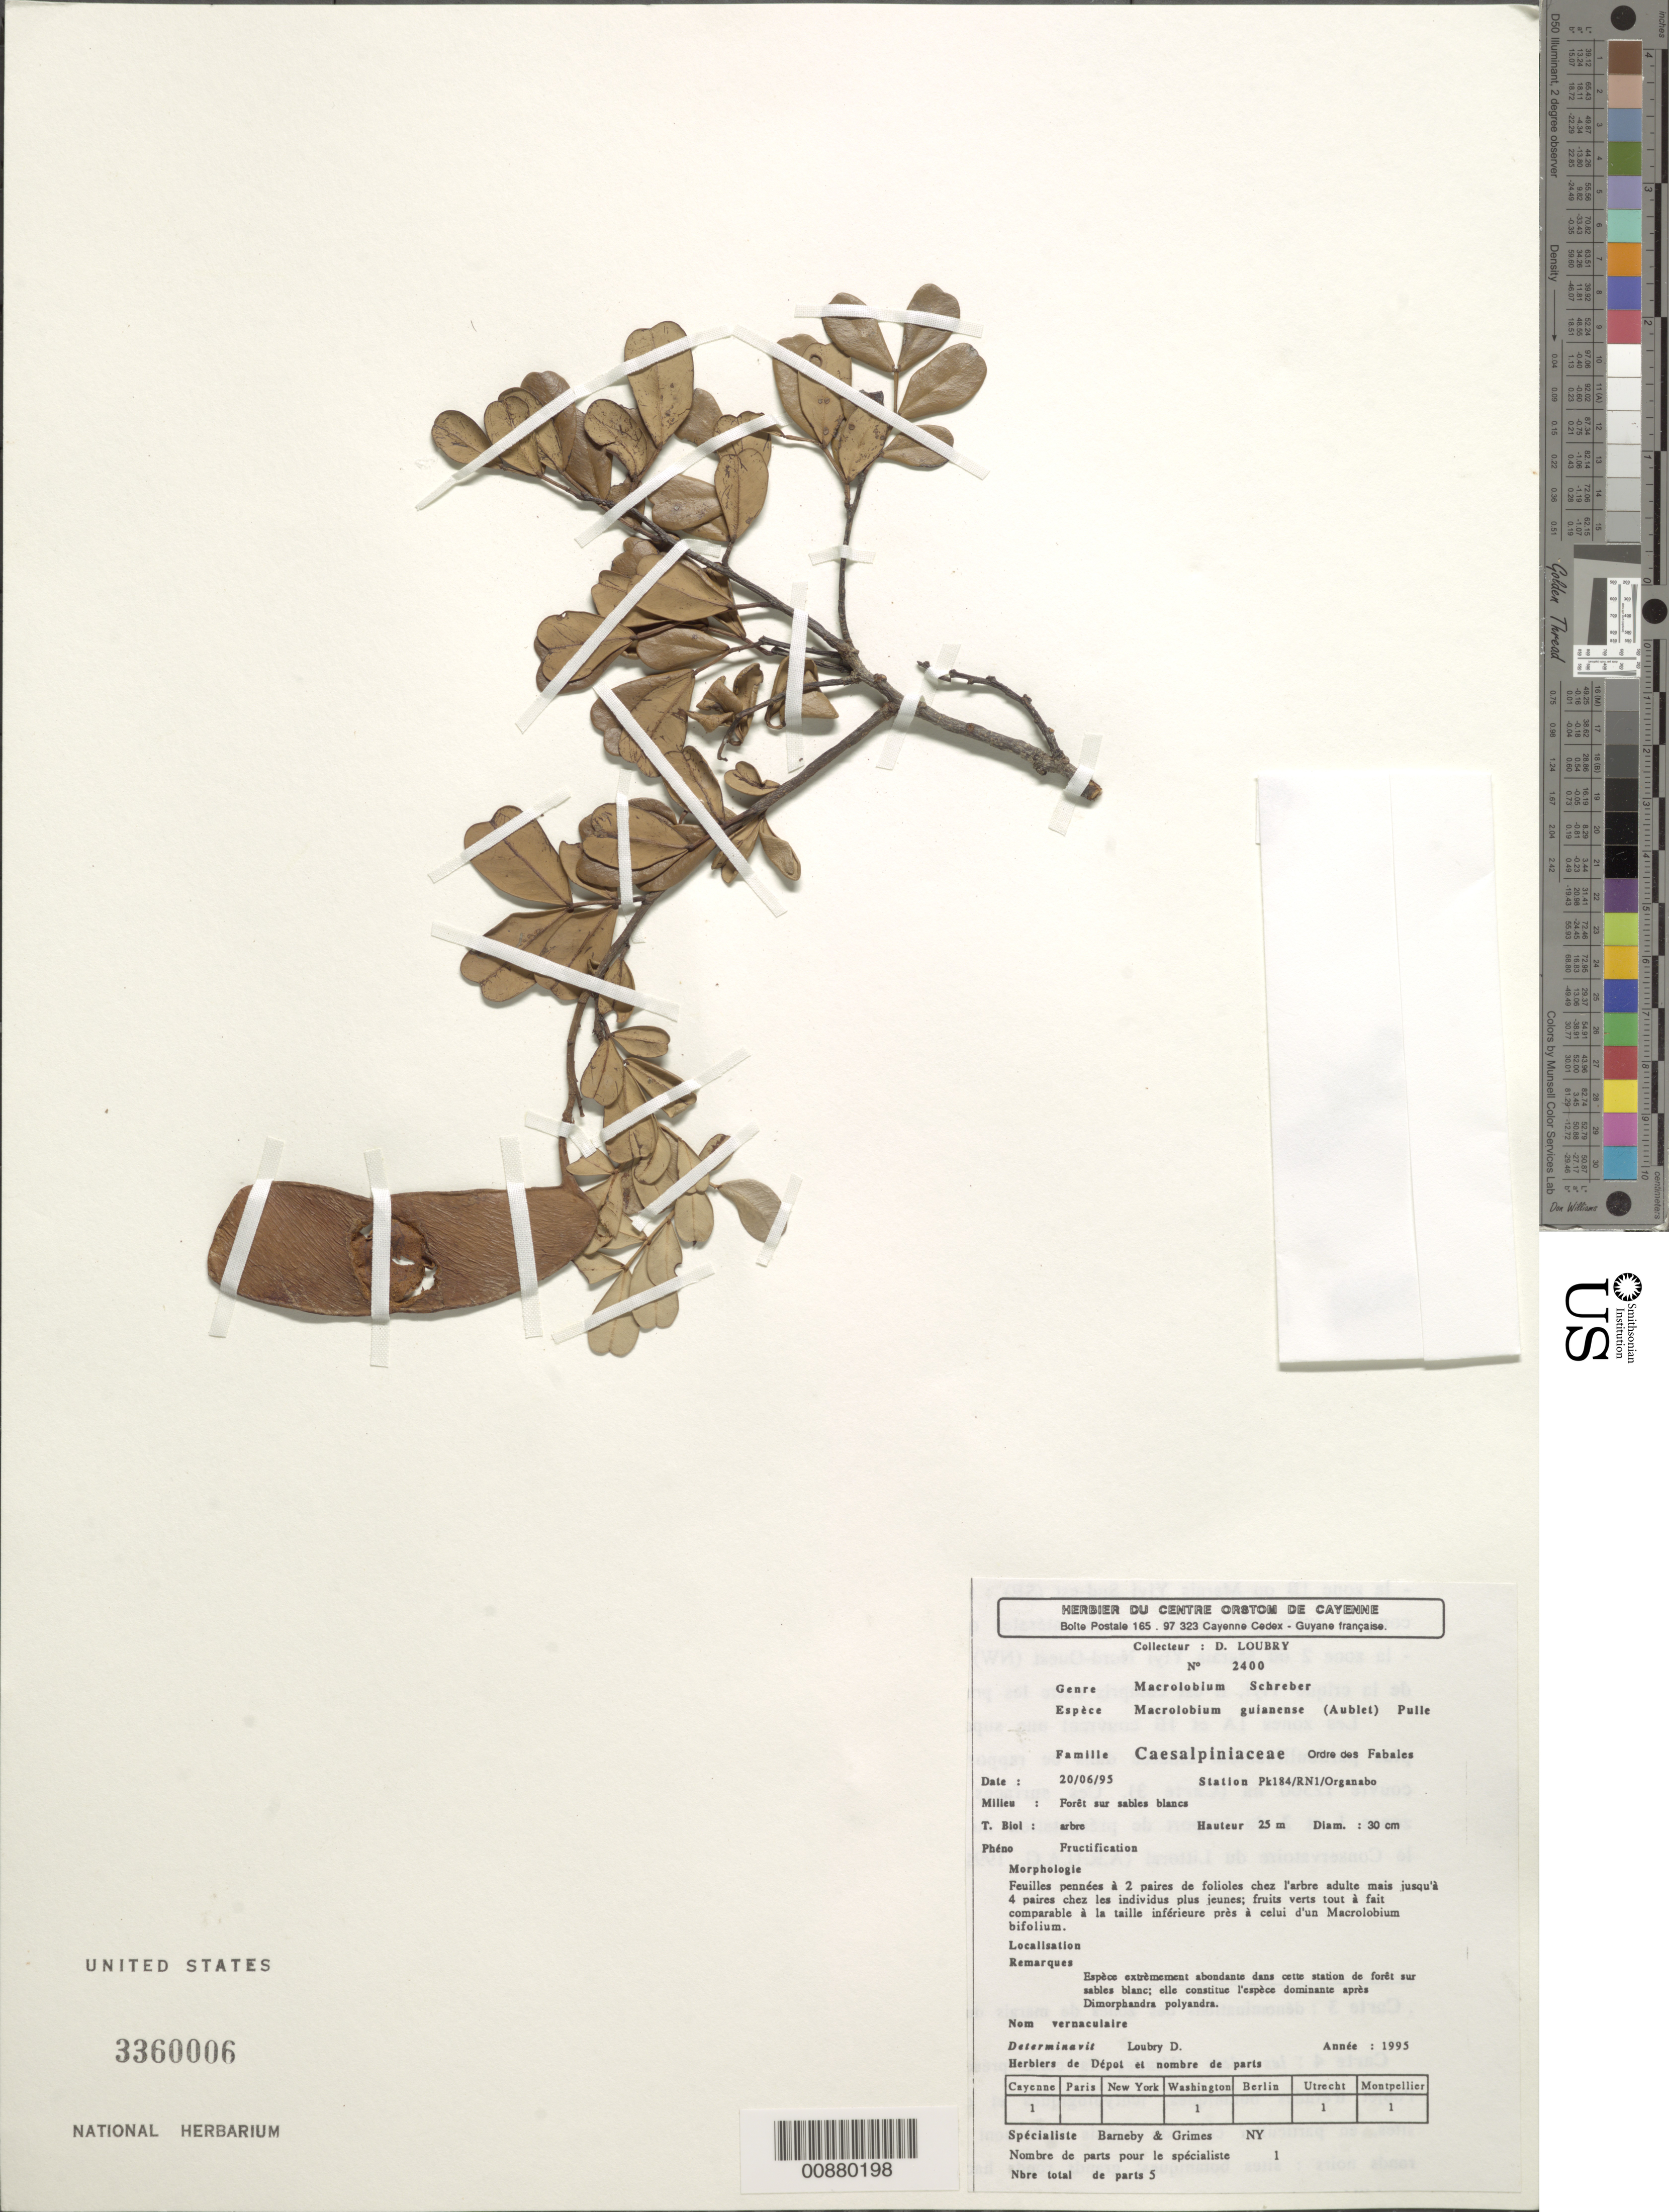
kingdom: Plantae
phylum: Tracheophyta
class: Magnoliopsida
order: Fabales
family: Fabaceae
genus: Macrolobium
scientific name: Macrolobium guianense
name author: (Aubl.) Pulle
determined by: Loubry, D.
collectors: D. Loubry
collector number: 2400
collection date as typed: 20-Jun-95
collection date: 1995-06-20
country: French Guiana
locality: Station Pk184/RN1/Organabo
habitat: Foret sur sables blancs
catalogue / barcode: US 3360006